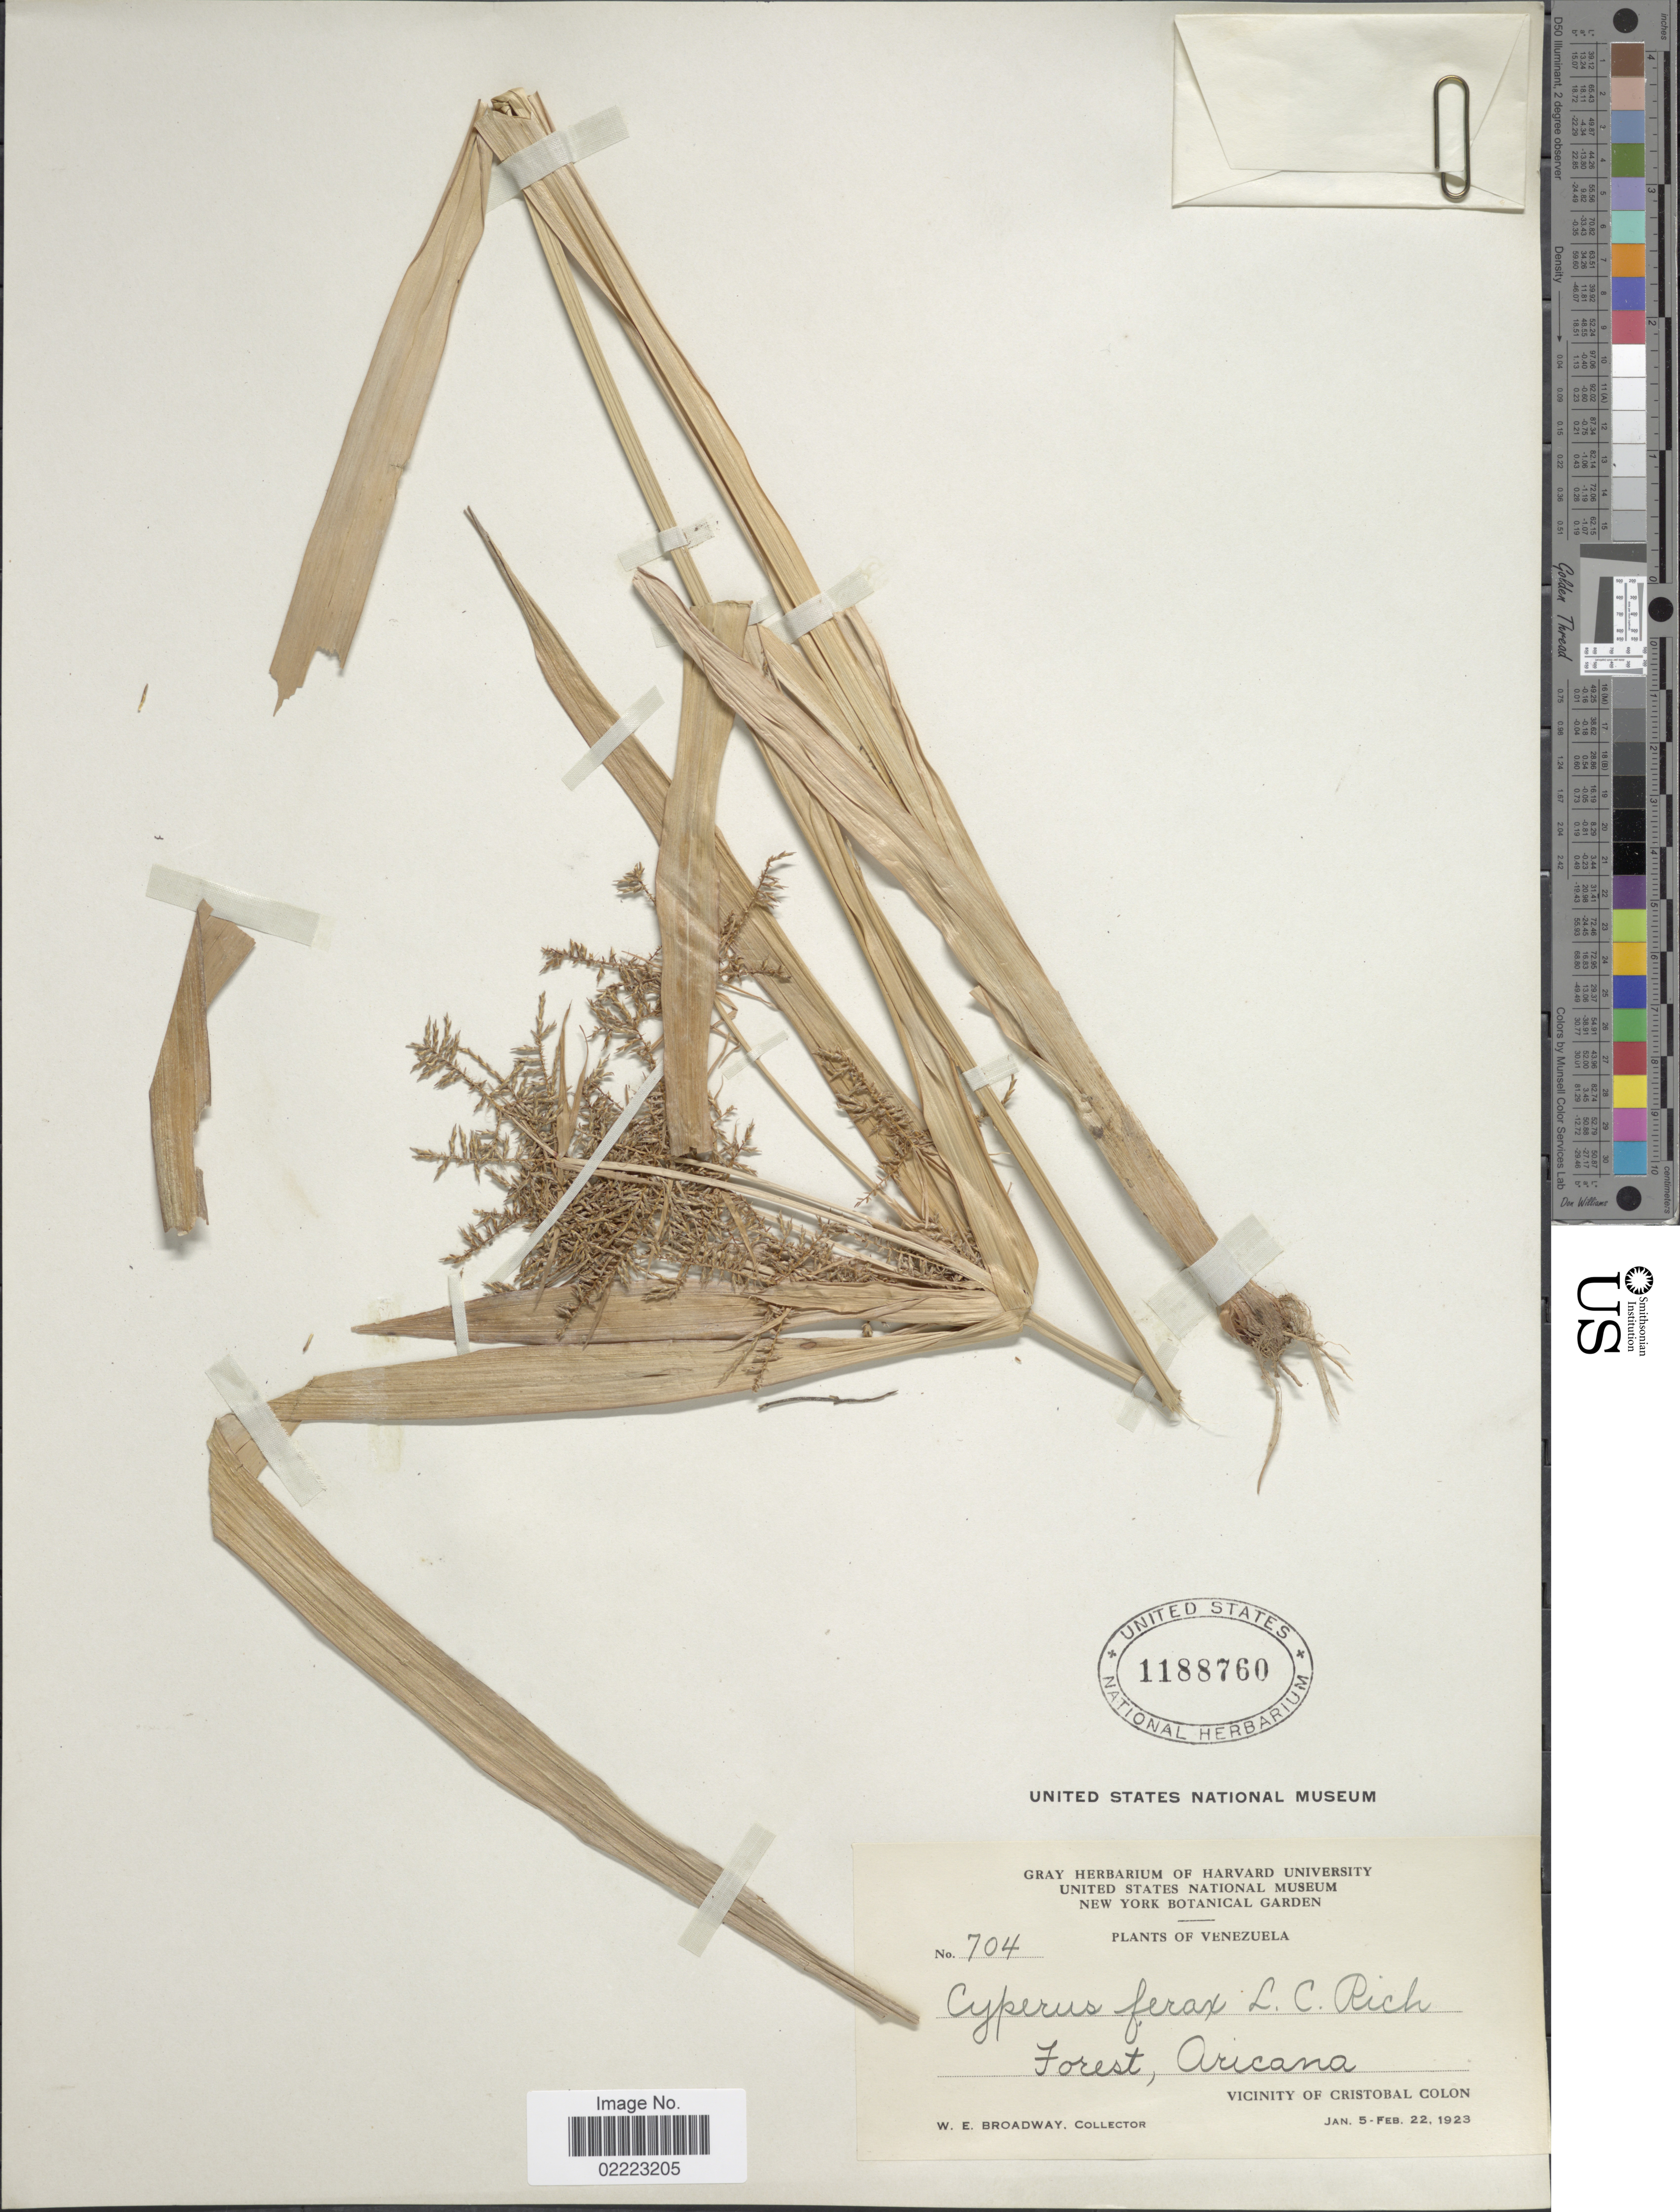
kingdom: Plantae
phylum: Tracheophyta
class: Liliopsida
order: Poales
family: Cyperaceae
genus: Cyperus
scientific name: Cyperus odoratus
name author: L.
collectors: W. E. Broadway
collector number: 704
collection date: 1923-01-05/1923-02-22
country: Venezuela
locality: Forest, Aricana, Vicinity of Cristobal Colon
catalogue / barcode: US 1188760